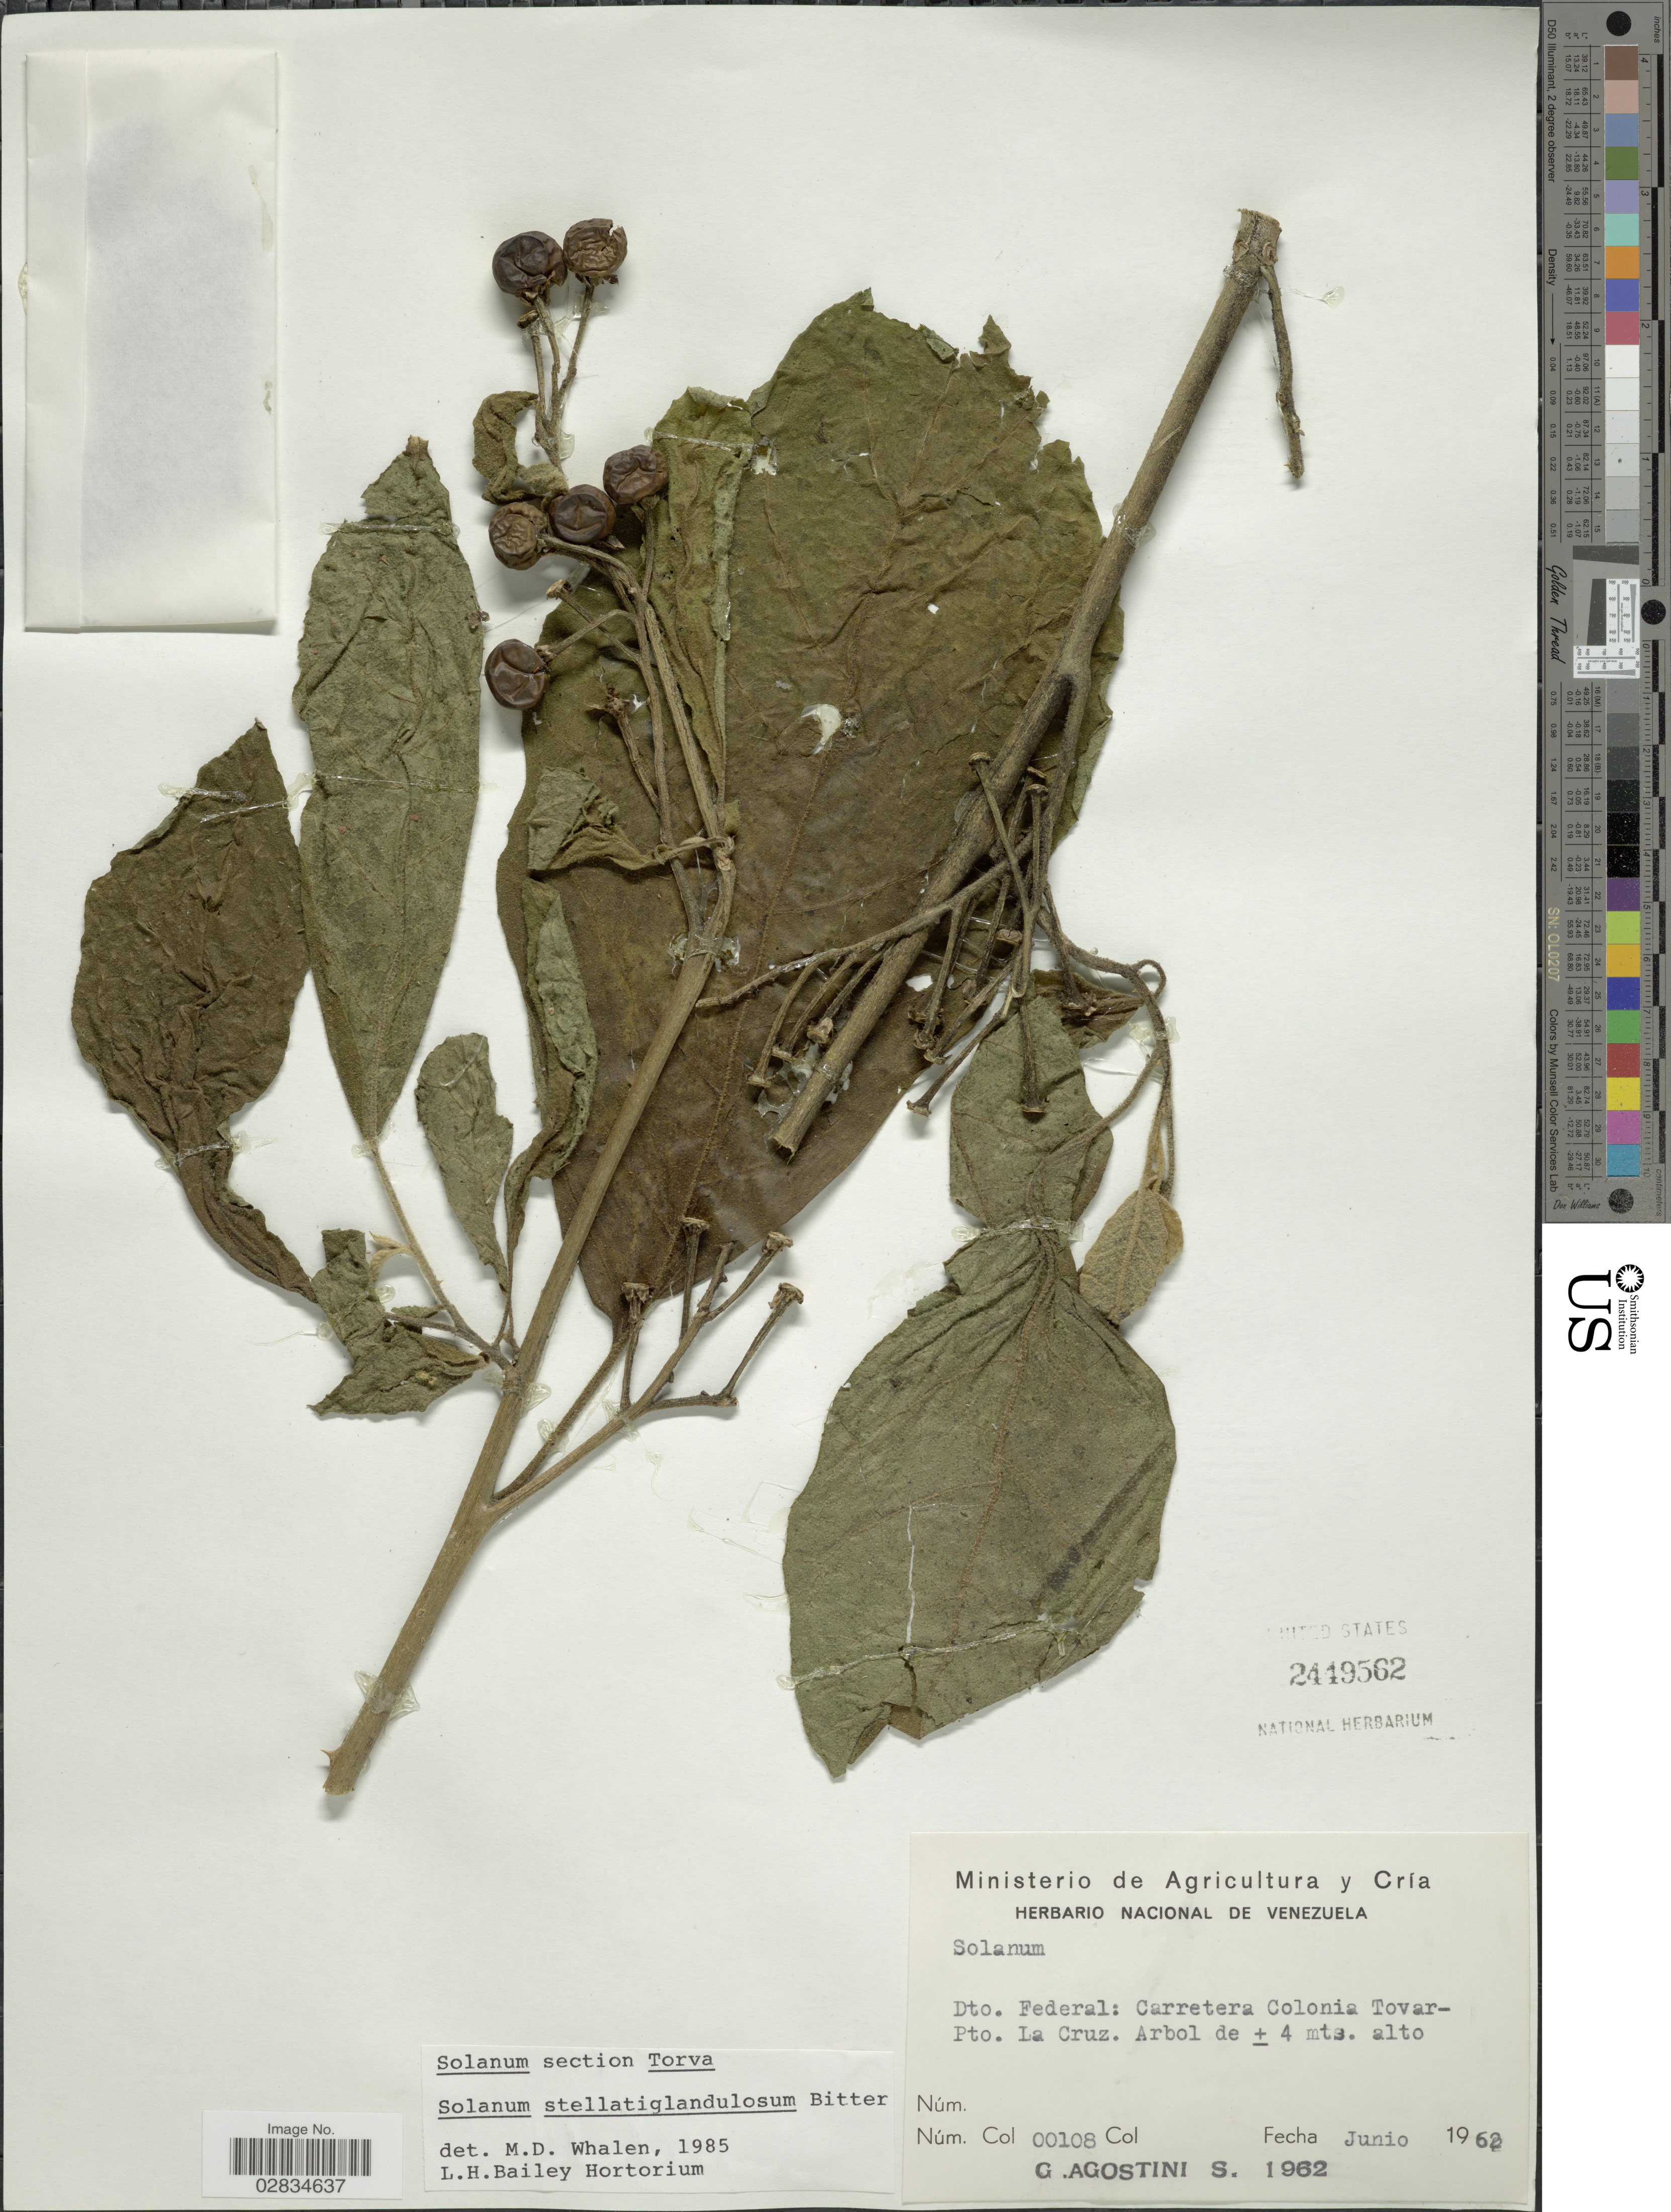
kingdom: Plantae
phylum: Tracheophyta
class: Magnoliopsida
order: Solanales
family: Solanaceae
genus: Solanum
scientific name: Solanum stellatiglandulosum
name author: Bitter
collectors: G. Agostini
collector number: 00108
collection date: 1962-06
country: Venezuela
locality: Dto. Federal: Carretera Colonia Tovar-Pto. La Cruz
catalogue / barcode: US 2449562